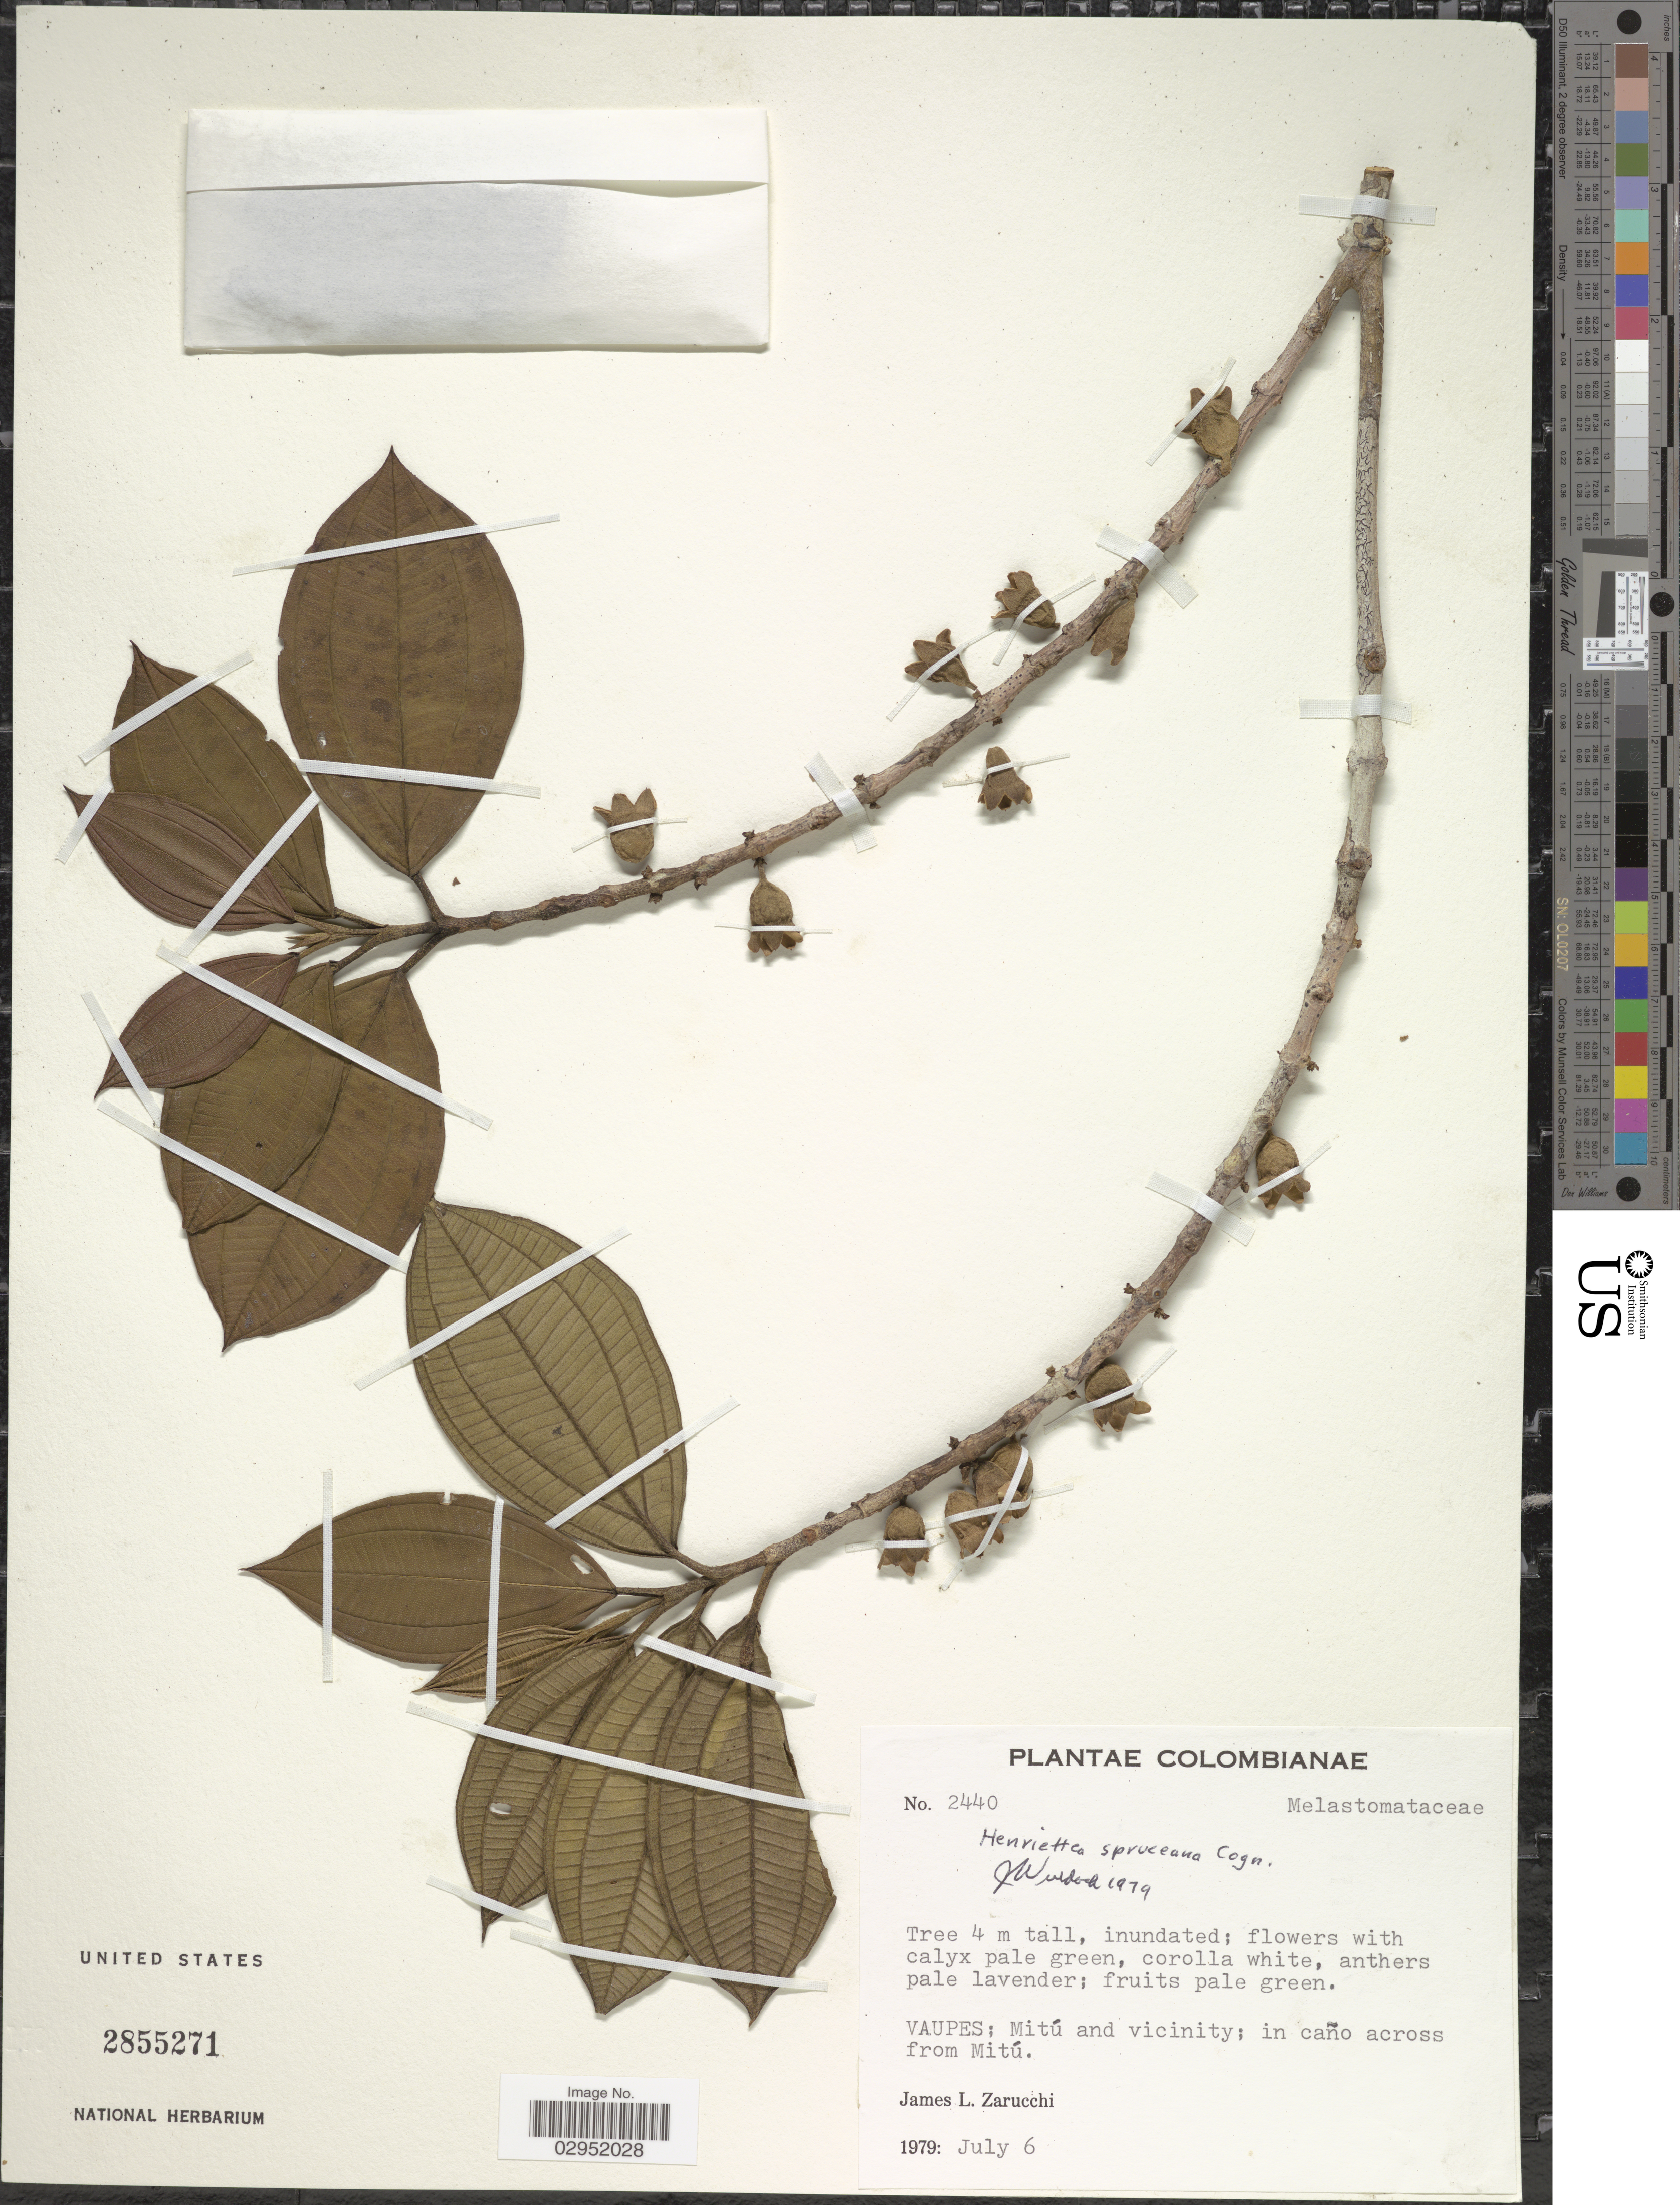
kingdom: Plantae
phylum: Tracheophyta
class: Magnoliopsida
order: Myrtales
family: Melastomataceae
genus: Henriettea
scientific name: Henriettea spruceana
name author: Cogn.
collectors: J. L. Zarucchi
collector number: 2440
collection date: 1979-07-06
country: Colombia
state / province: Vaupés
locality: Mitú and vicinity; in caño across from Mitú.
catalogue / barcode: US 2855271